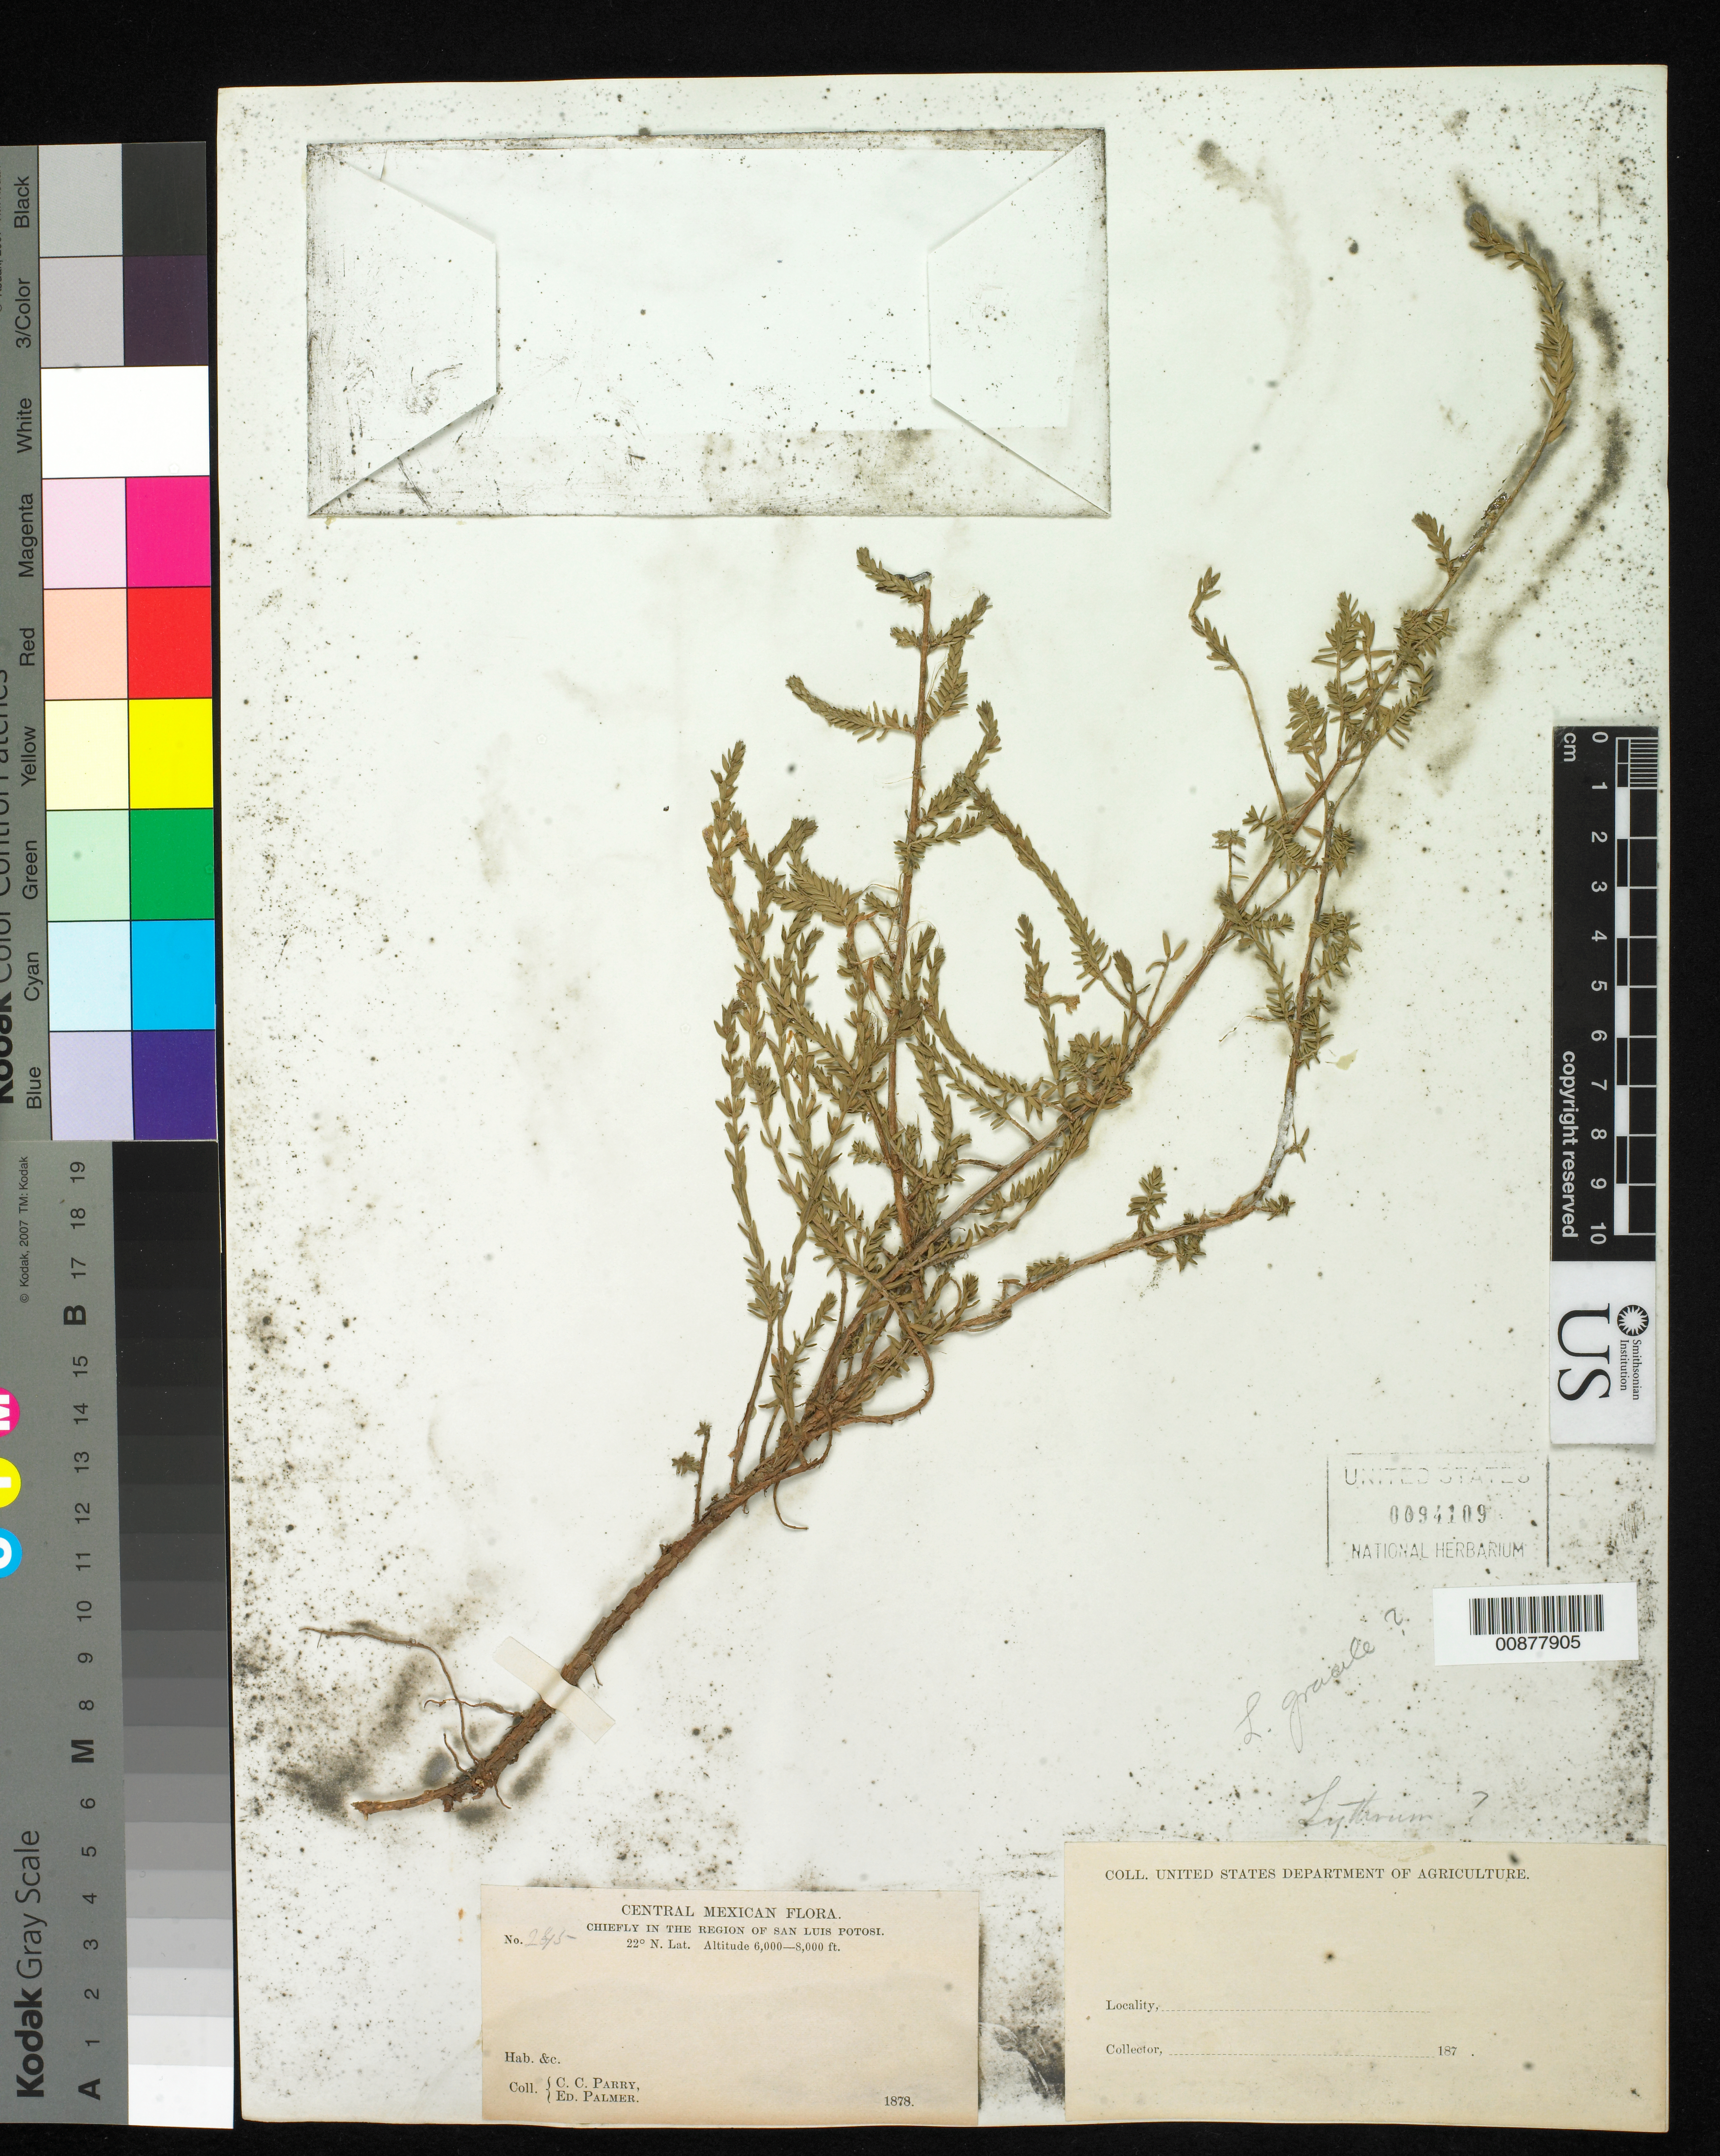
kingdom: Plantae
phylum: Tracheophyta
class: Magnoliopsida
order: Myrtales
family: Lythraceae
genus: Lythrum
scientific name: Lythrum gracile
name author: Benth.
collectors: C. C. Parry & E. Palmer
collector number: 245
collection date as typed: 1878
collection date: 1878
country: Mexico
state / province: San Luis Potosí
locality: Chiefly in the region of San Luis Potosí.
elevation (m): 1829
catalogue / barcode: US 94109